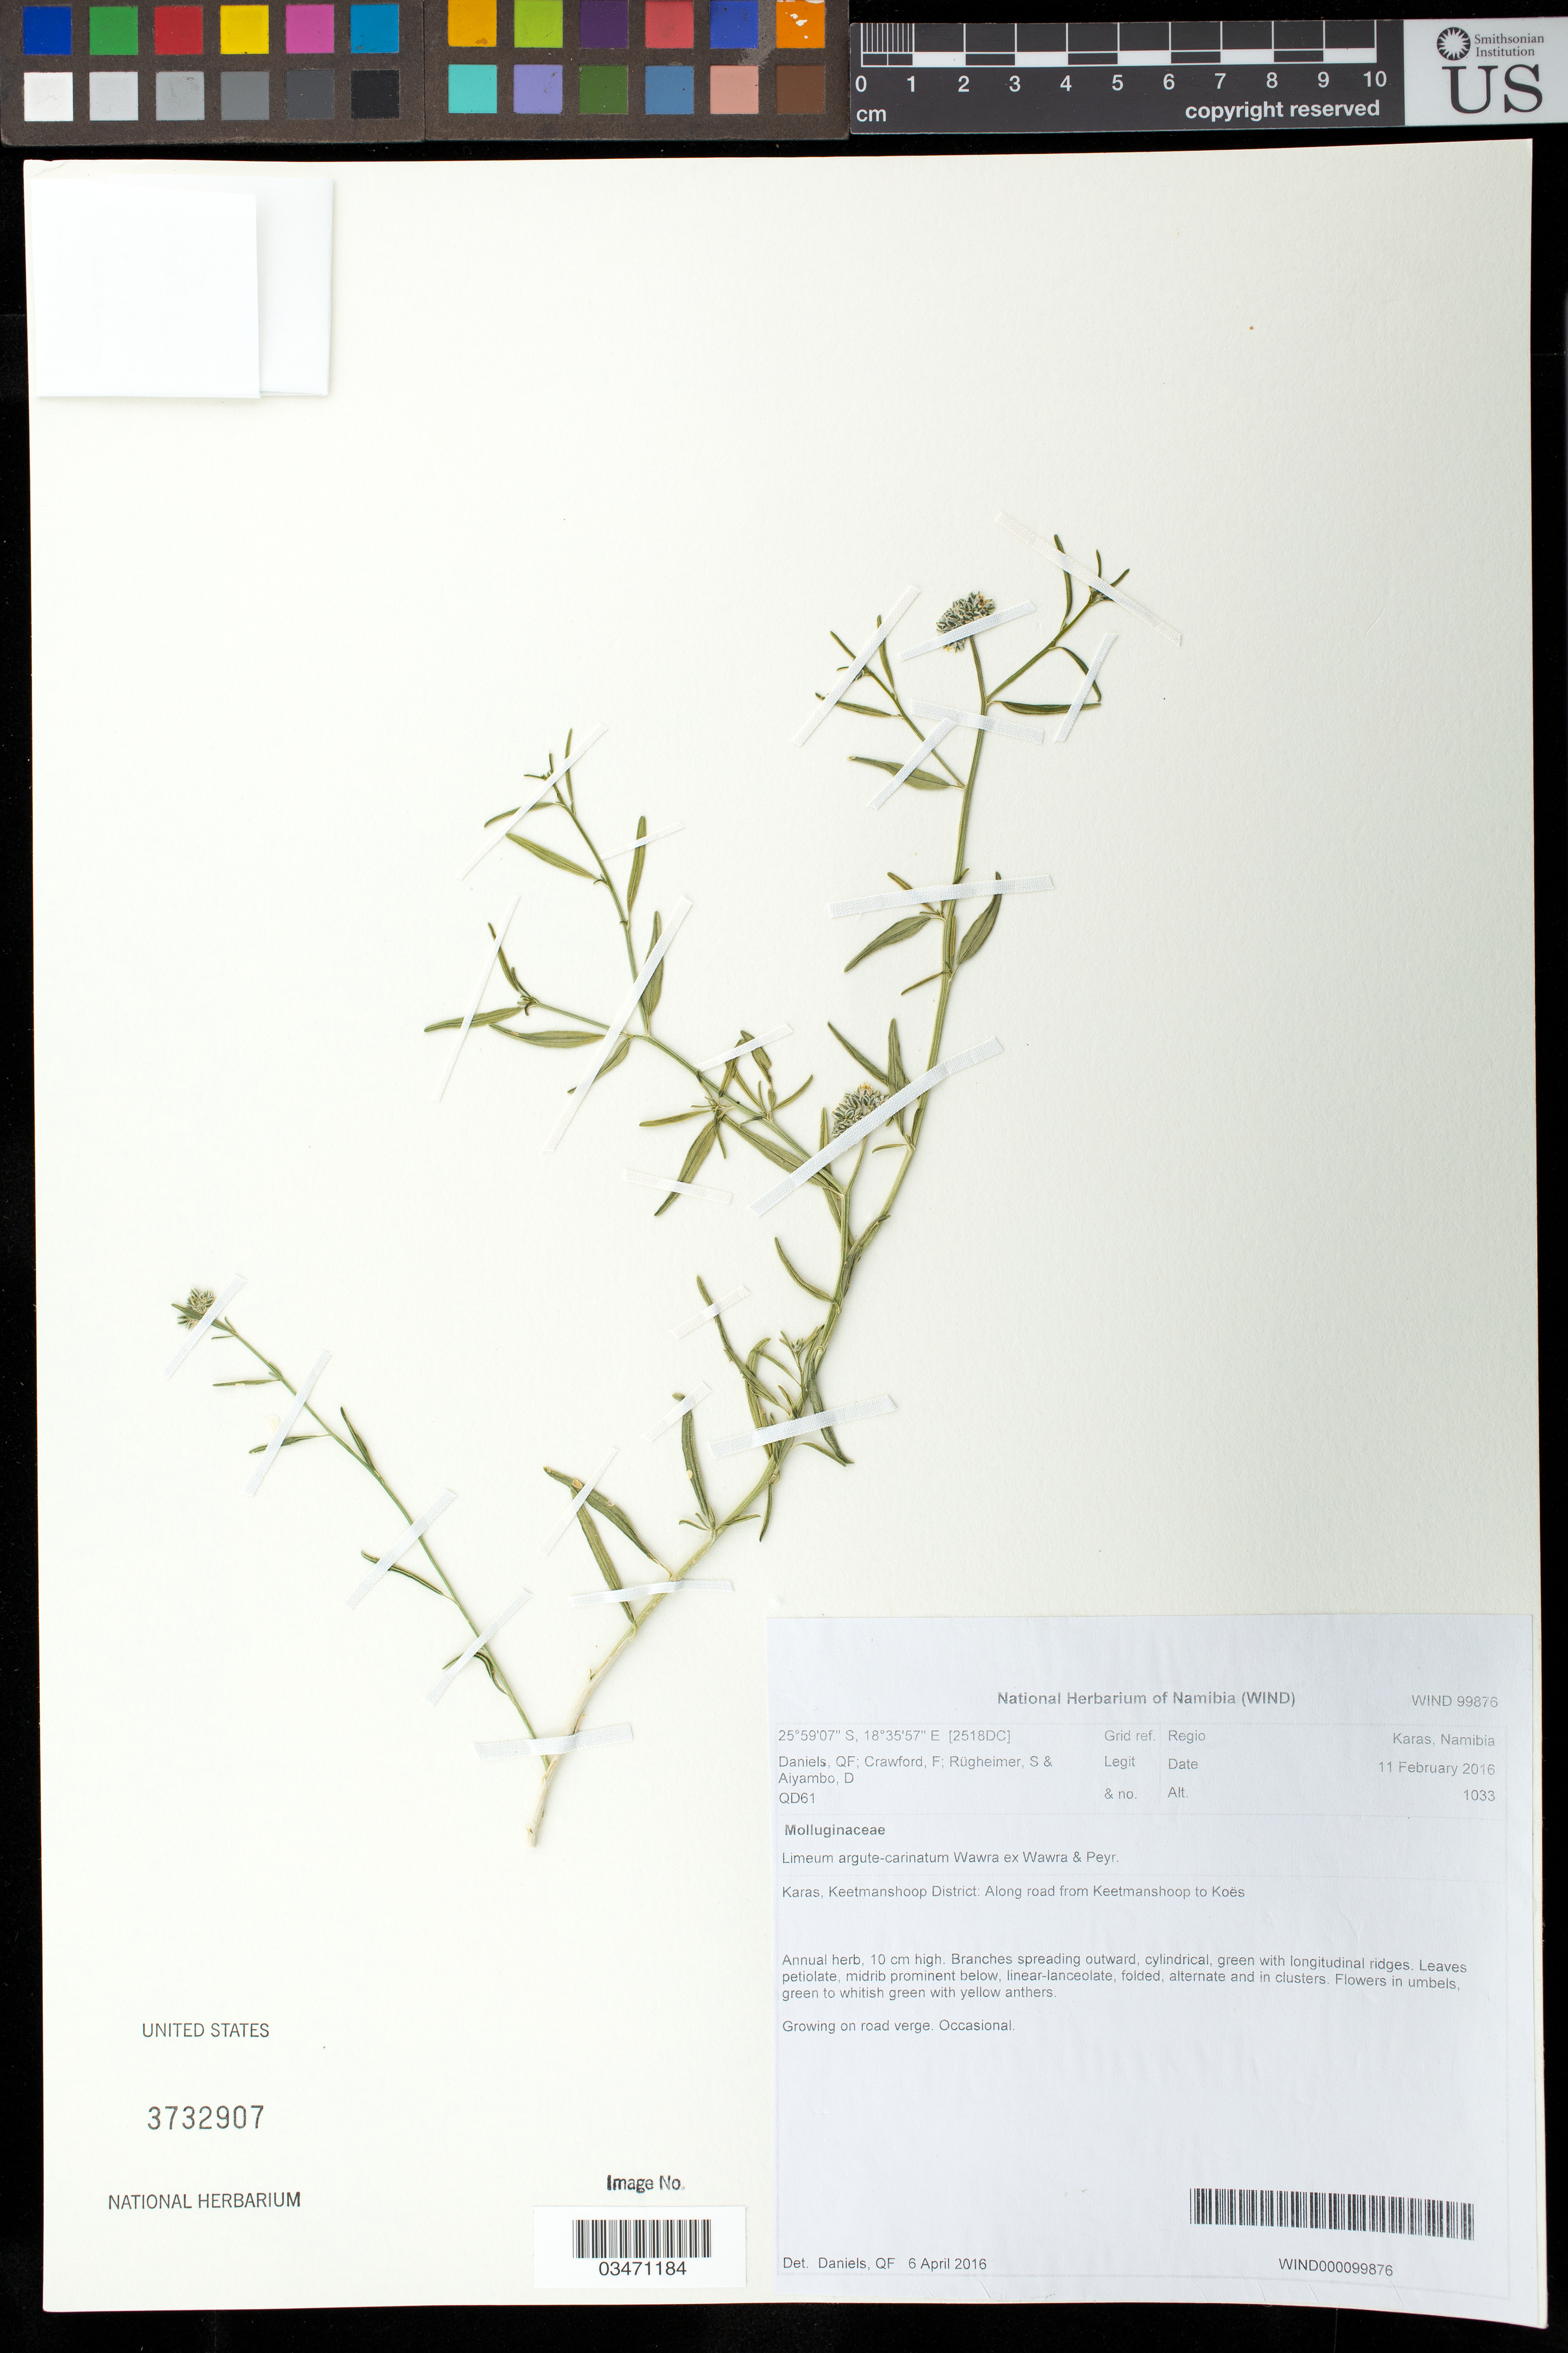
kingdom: Plantae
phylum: Tracheophyta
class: Magnoliopsida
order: Caryophyllales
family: Limeaceae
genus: Limeum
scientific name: Limeum argutecarinatum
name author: Wawra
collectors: F. Crawford, S. Rugheimer & D. Aiyambo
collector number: QD61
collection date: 2016-02-11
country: Namibia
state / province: Karas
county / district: Keetmanshoop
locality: Along road from Keetmanshoop to Koes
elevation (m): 1033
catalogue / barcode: US 3732907